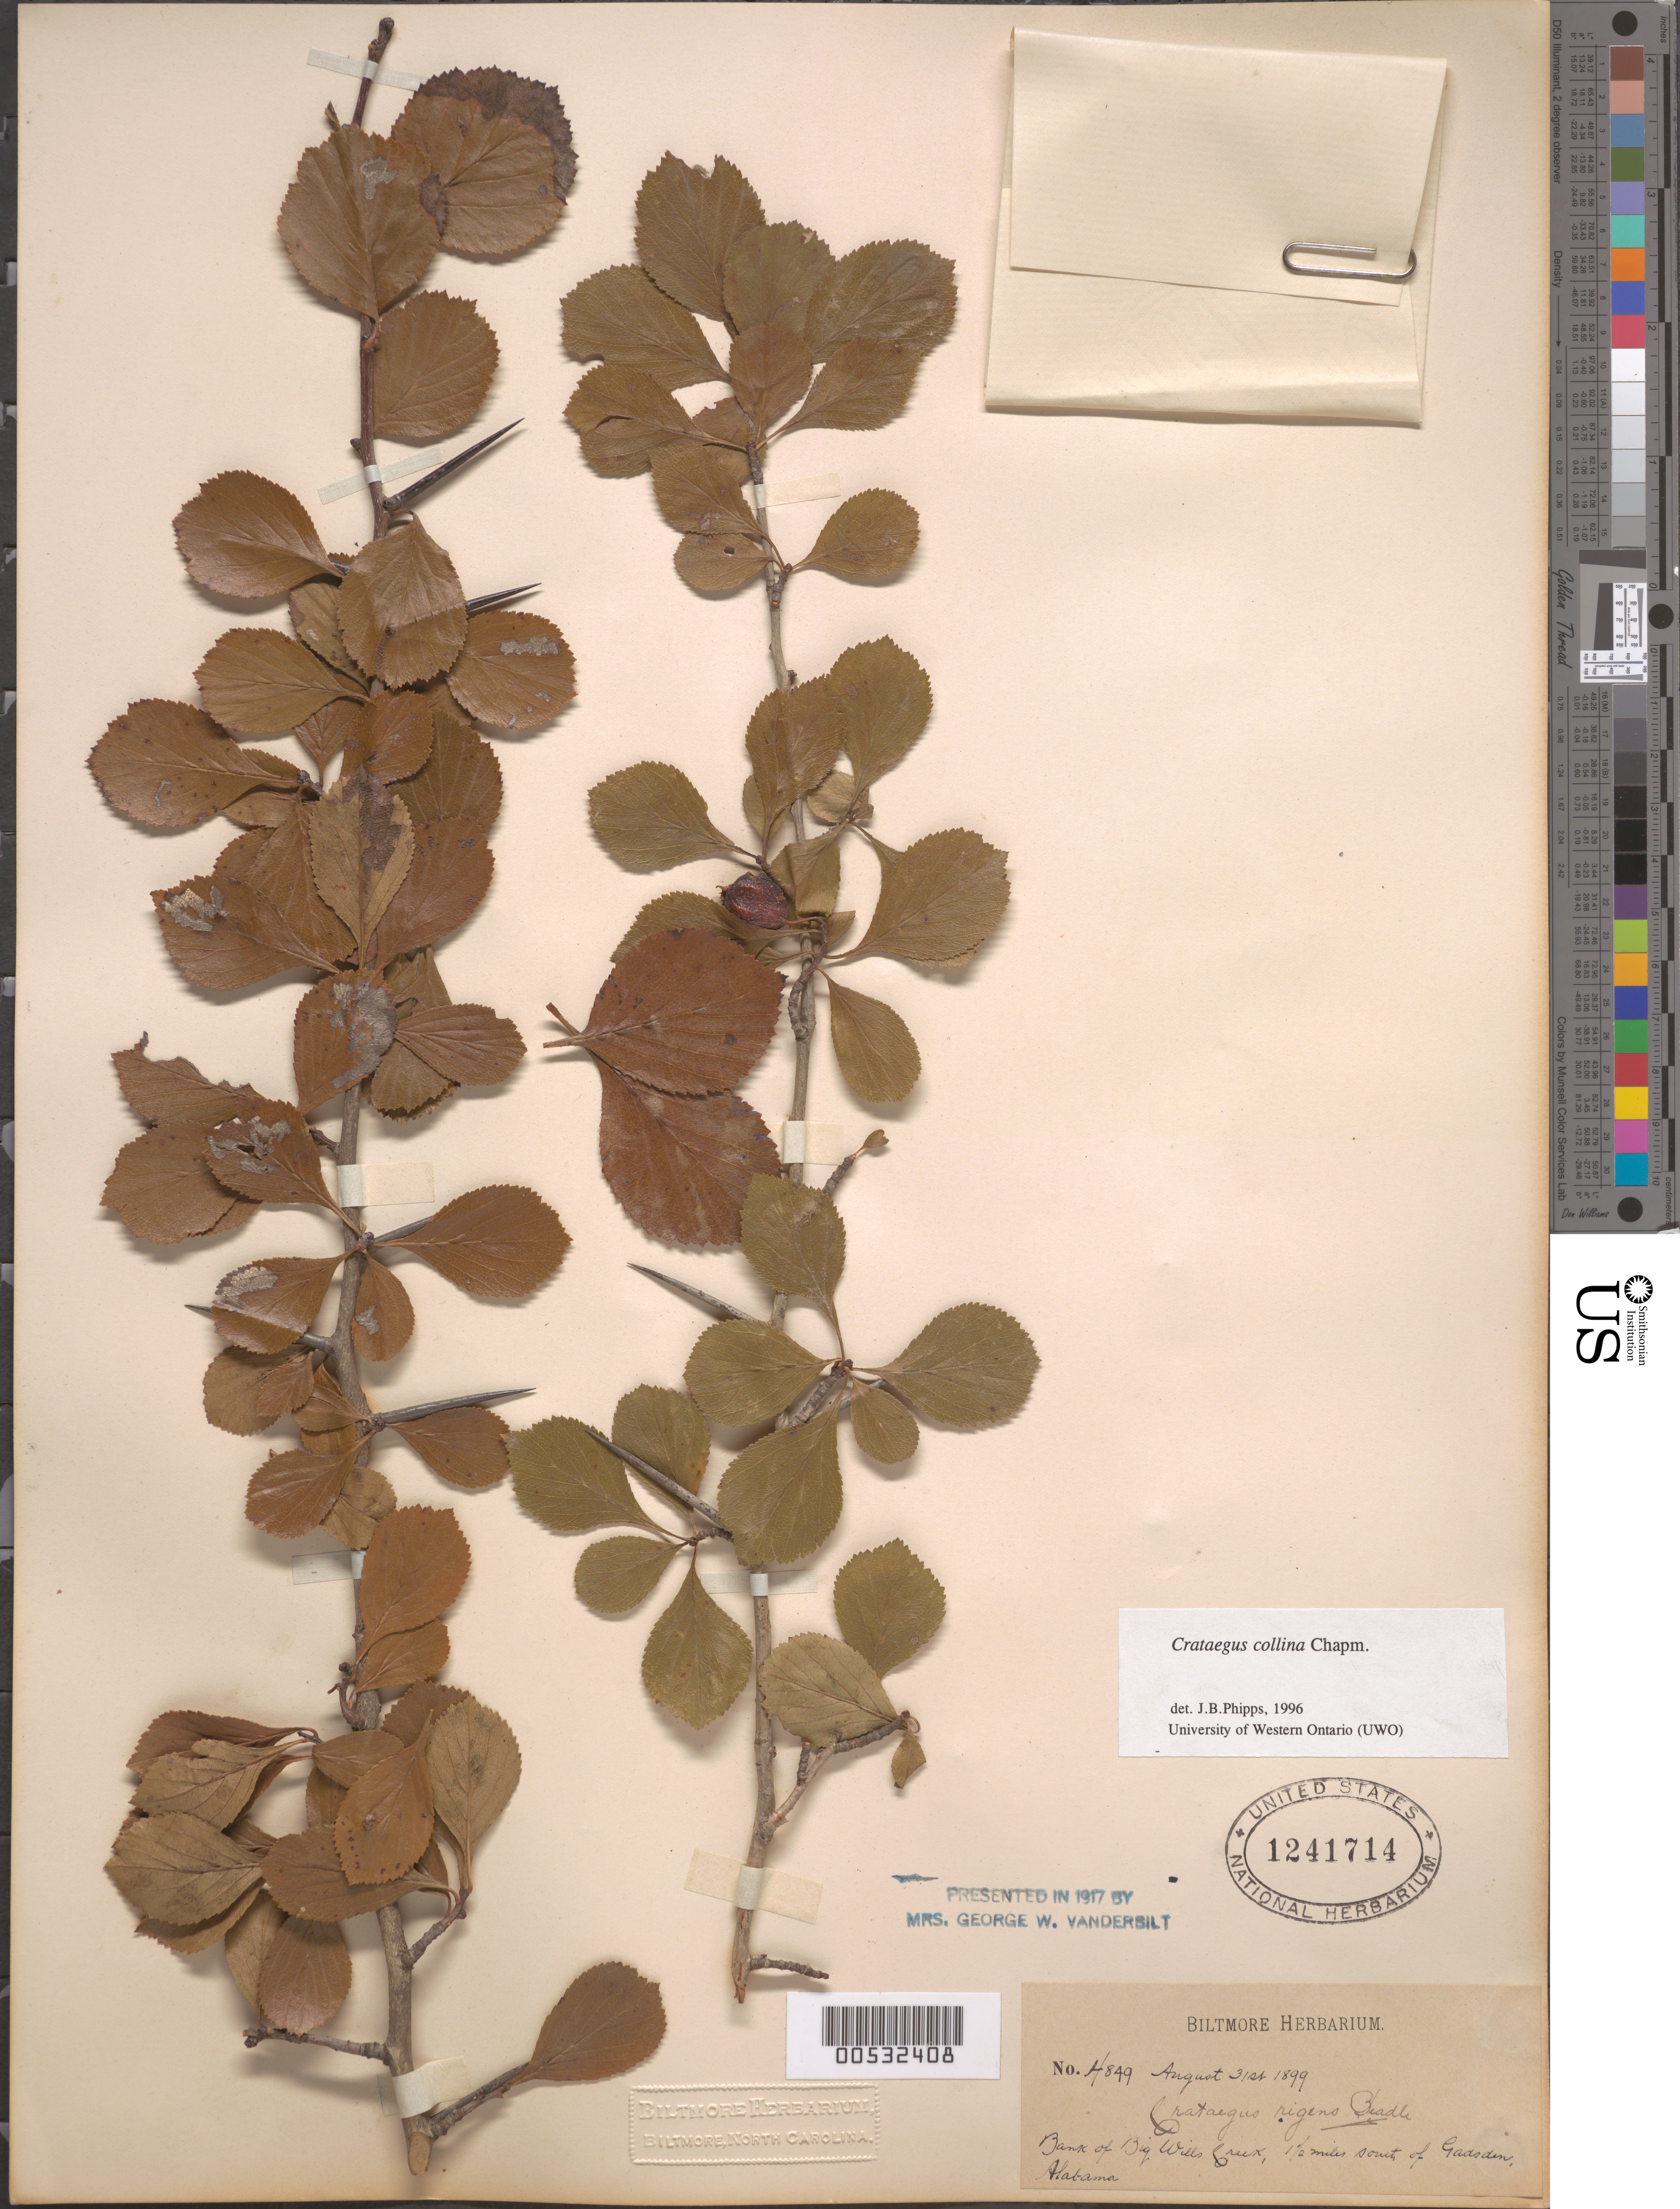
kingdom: Plantae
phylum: Tracheophyta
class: Magnoliopsida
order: Rosales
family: Rosaceae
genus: Crataegus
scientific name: Crataegus collina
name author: Chapm.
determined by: Phipps, James B., (UWO), University of Western Ontario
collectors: ex herb. Biltmore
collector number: H849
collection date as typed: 31 Aug 1899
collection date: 1899-08-31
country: United States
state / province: Alabama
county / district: Etowah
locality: Bank of the Big Willis Creek, 1.5 mi. S of Gadsden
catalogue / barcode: US 1241714